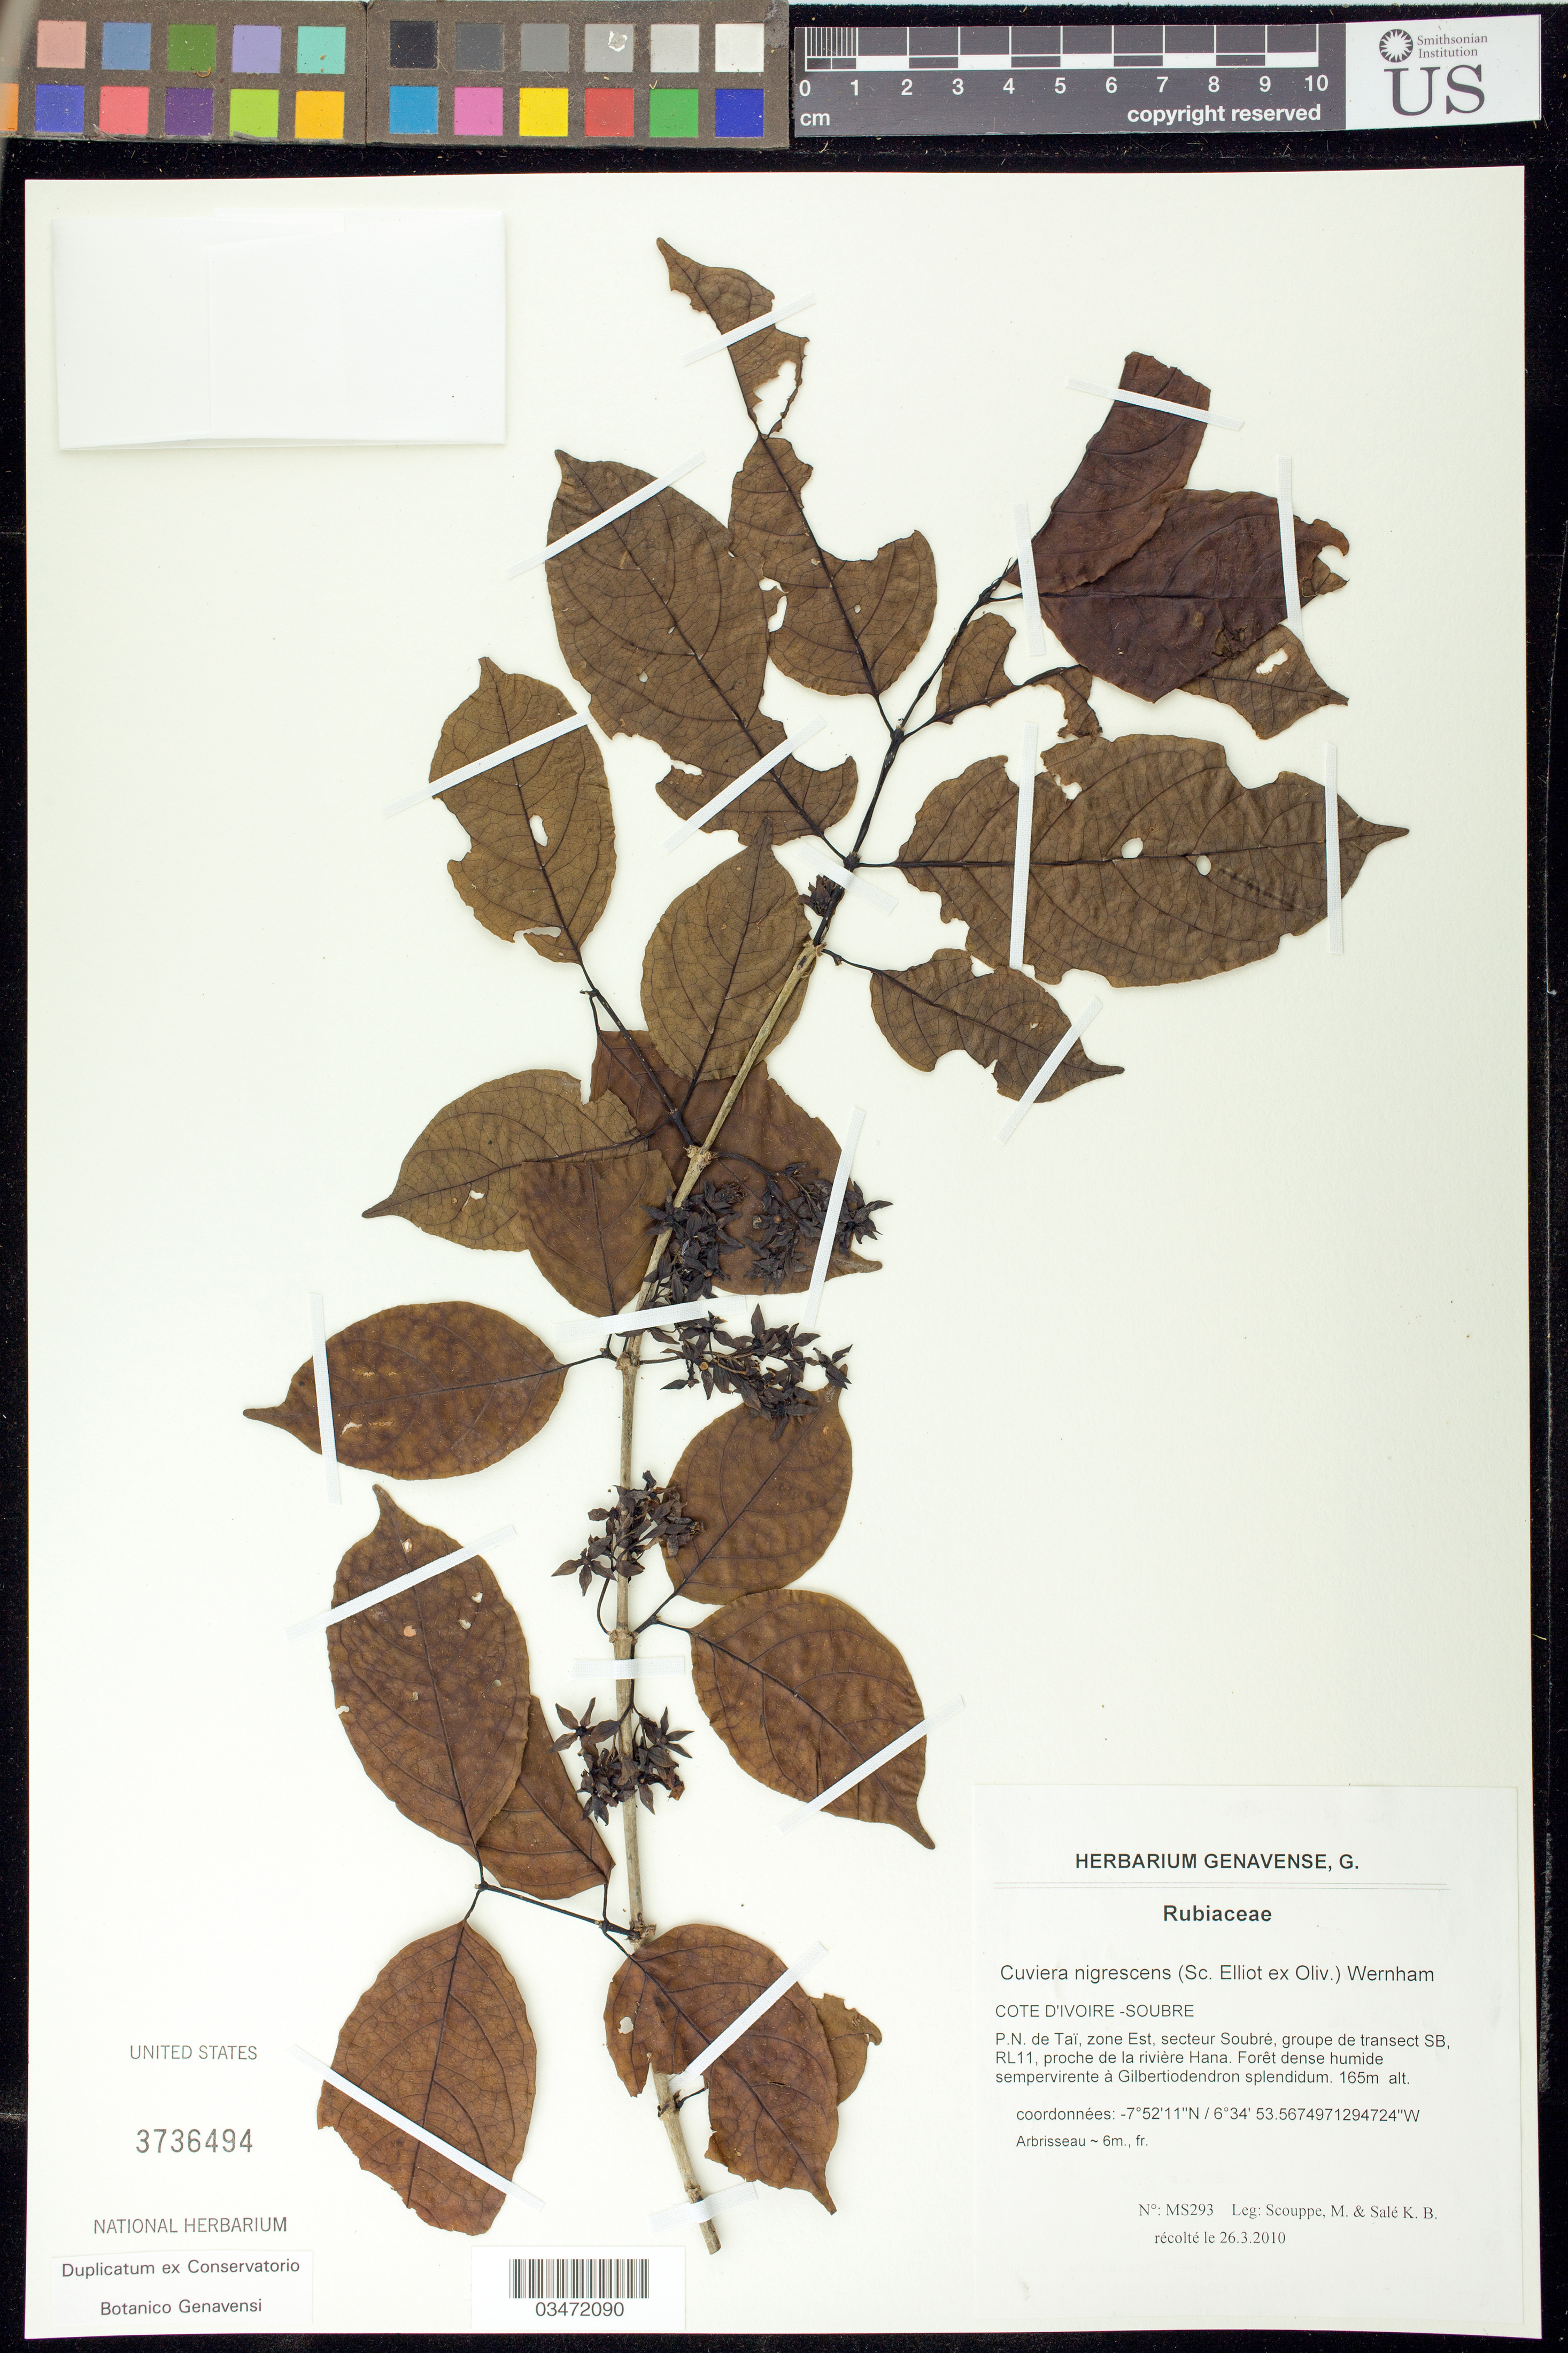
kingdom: Plantae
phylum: Tracheophyta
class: Magnoliopsida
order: Gentianales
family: Rubiaceae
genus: Cuviera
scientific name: Cuviera nigrescens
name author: (Elliott ex Oliv.) Wernham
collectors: M. Scouppe & K. Sale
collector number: MS293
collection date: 2010-03-26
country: Ivory Coast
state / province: Bas-Sassandra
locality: Soubré. P.N. de Taï, zone Est, secteur Soubré, groupe de transect SB, RL11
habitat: Forêt dense humide sempervirente à Gilbertiodendron splendidum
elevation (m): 165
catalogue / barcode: US 3736494